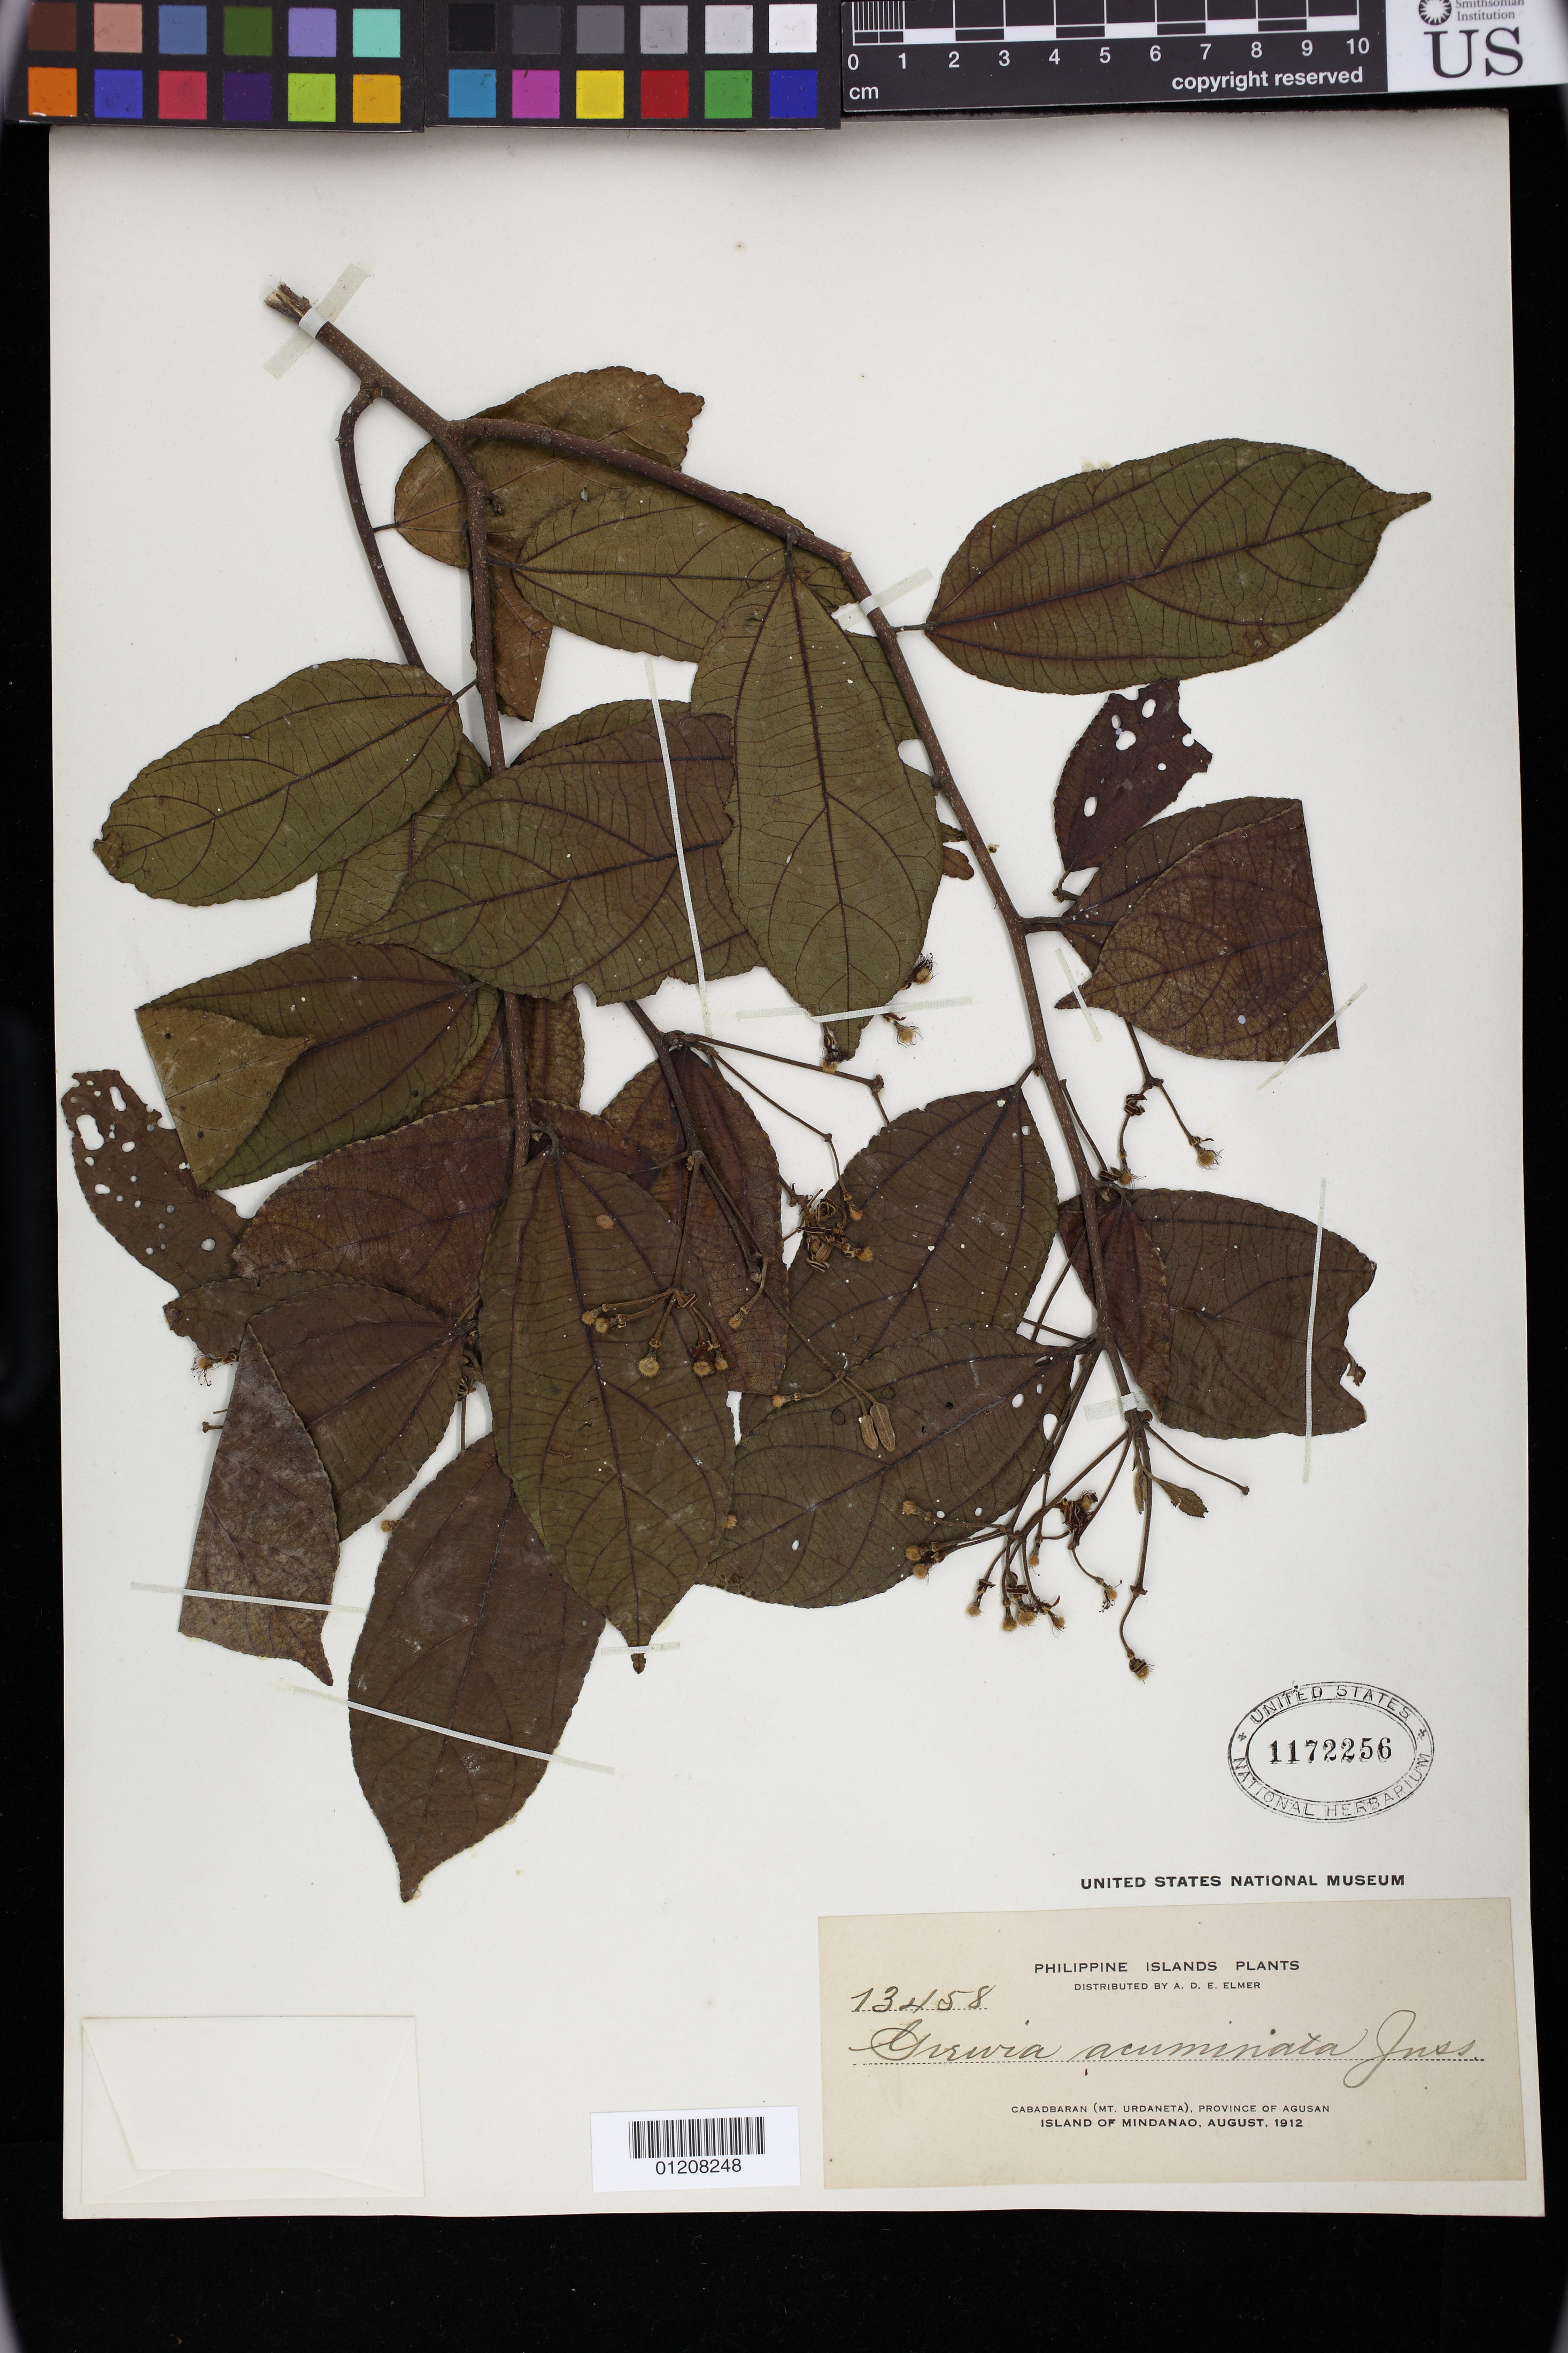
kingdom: Plantae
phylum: Tracheophyta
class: Magnoliopsida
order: Malvales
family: Malvaceae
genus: Grewia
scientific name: Grewia acuminata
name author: Juss.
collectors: A. D. E. Elmer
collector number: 13458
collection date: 1912-08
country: Philippines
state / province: Caraga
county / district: Agusan del Norte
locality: Mt. Urdaneta,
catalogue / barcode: US 1172256